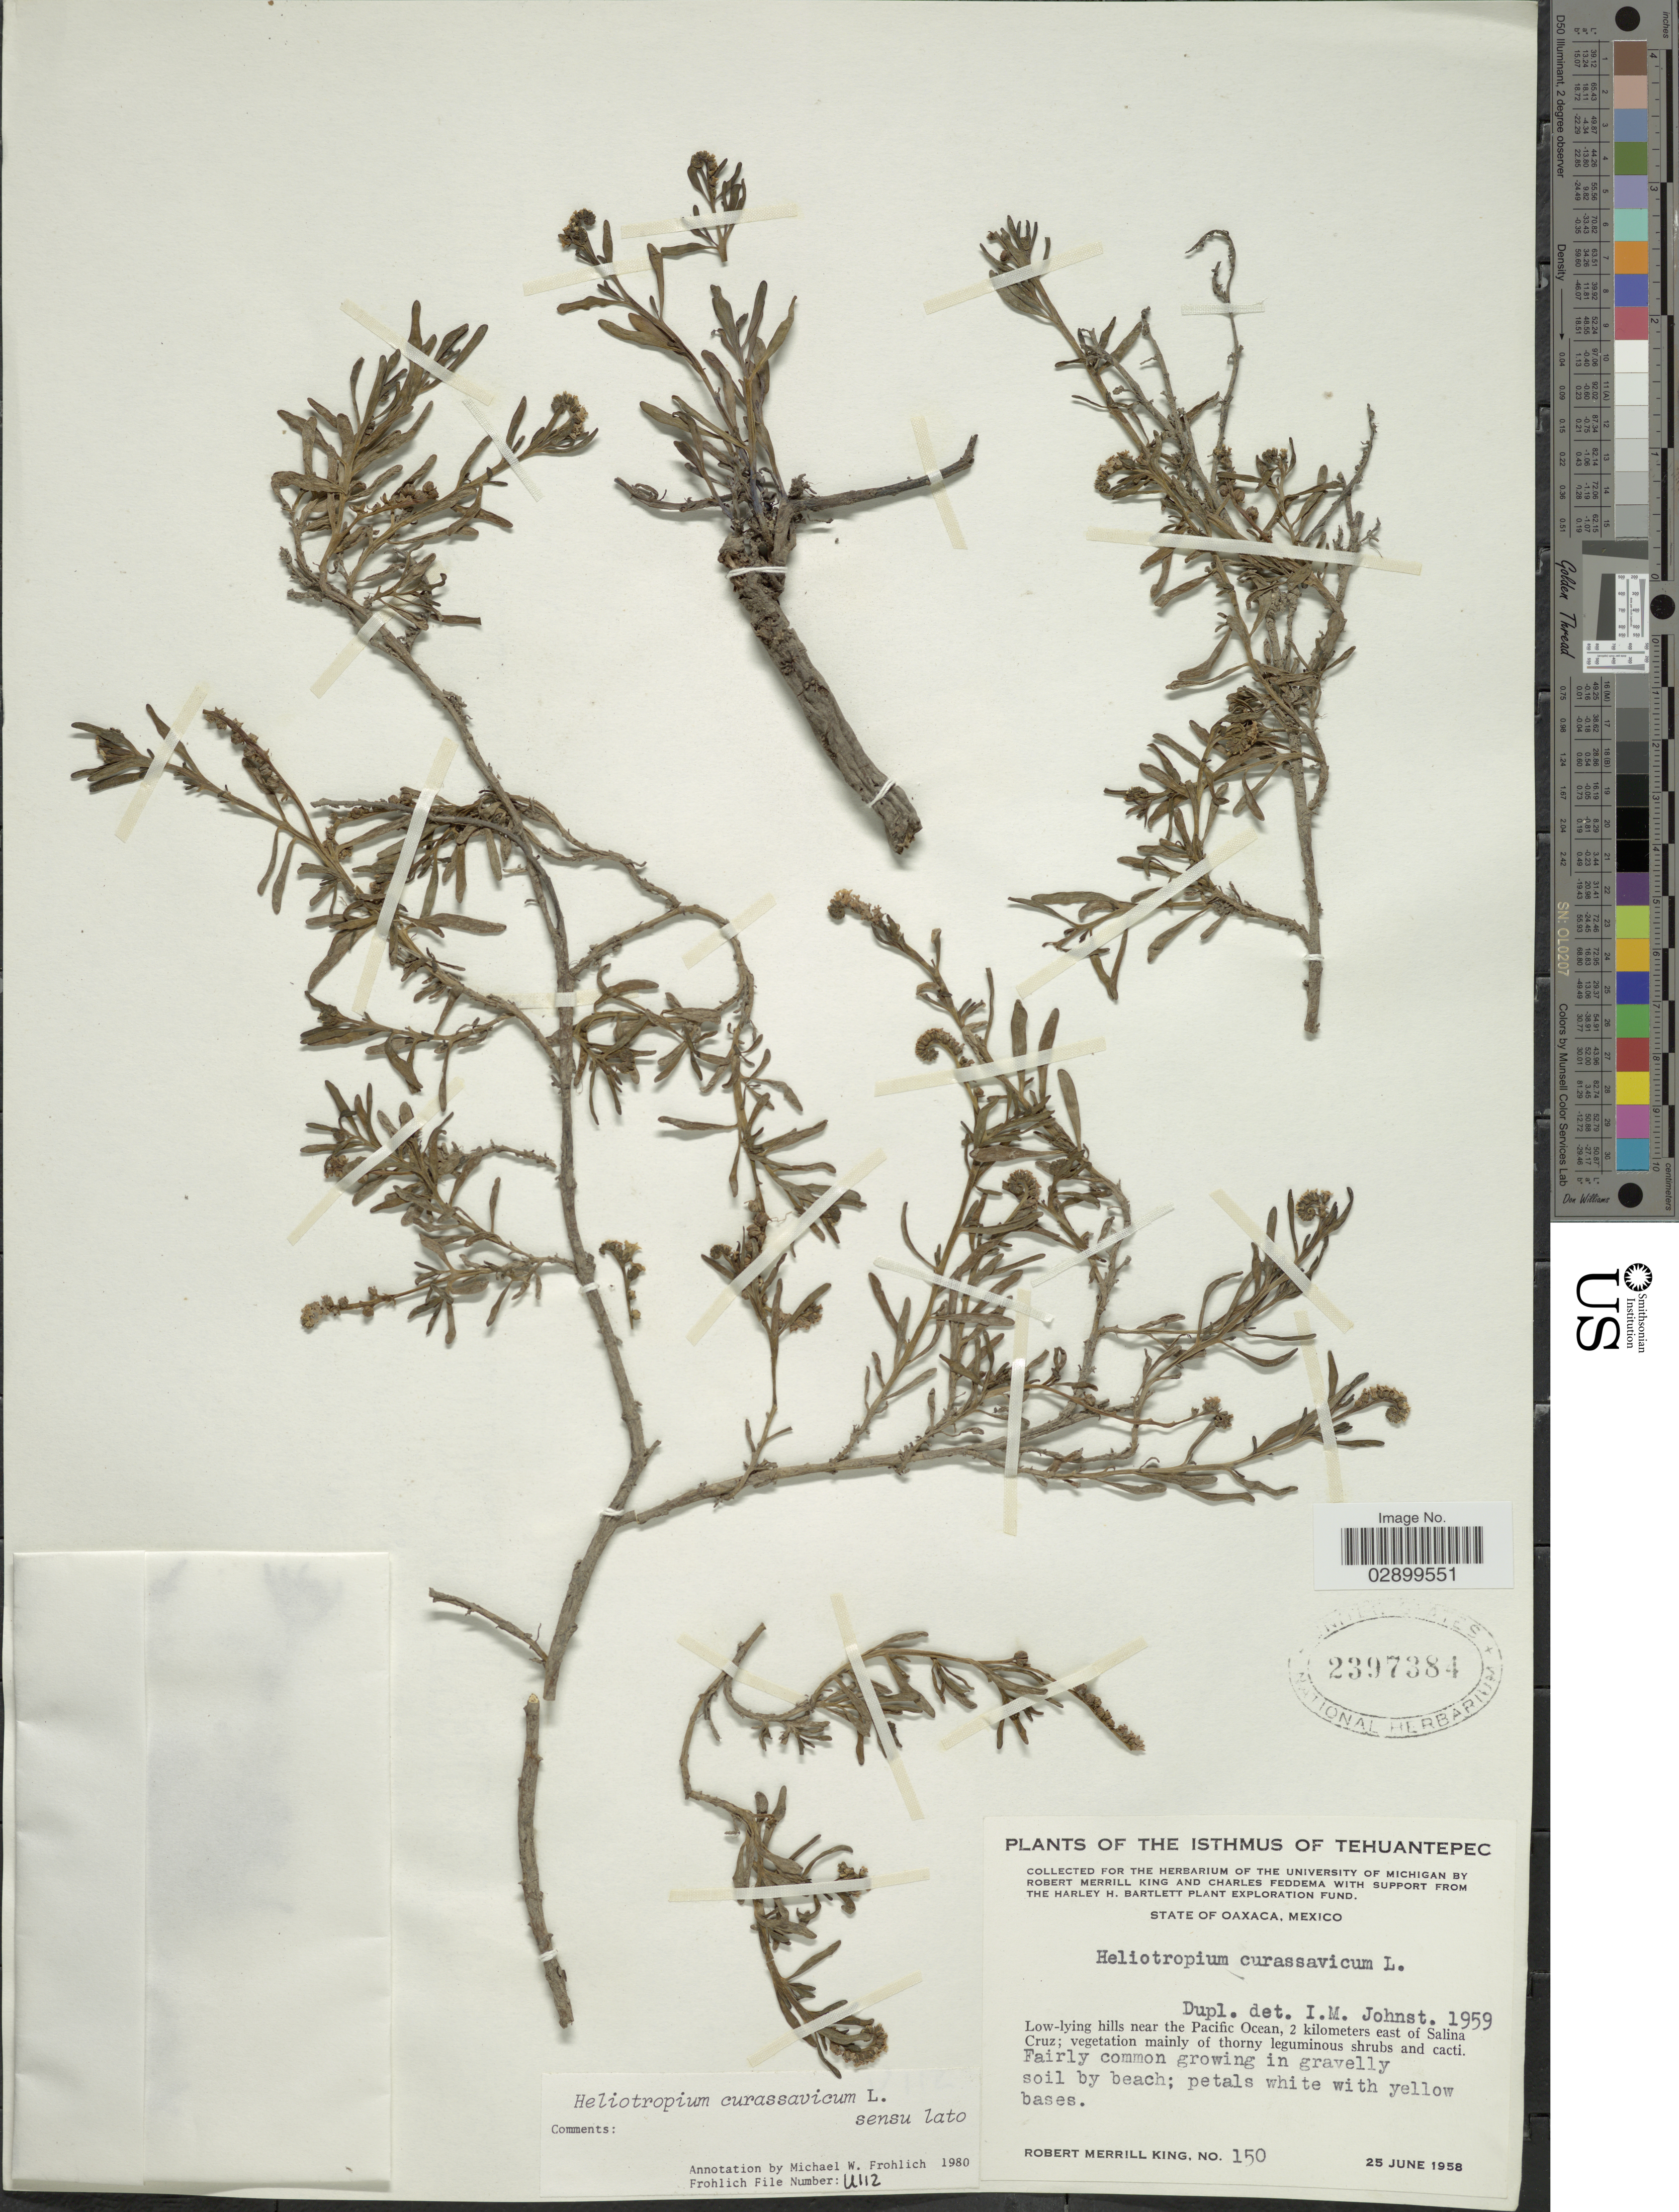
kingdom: Plantae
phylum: Tracheophyta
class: Magnoliopsida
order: Boraginales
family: Heliotropiaceae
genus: Heliotropium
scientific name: Heliotropium curassavicum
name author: L.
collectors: R. M. King & C. Feddema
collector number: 150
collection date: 1958-06-25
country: Mexico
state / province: Oaxaca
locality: The Isthmus of Tehuantepec. Low-lying hills near the Pacific Ocean, 2 kilometers east of Salina Cruz.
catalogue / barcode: US 2397384